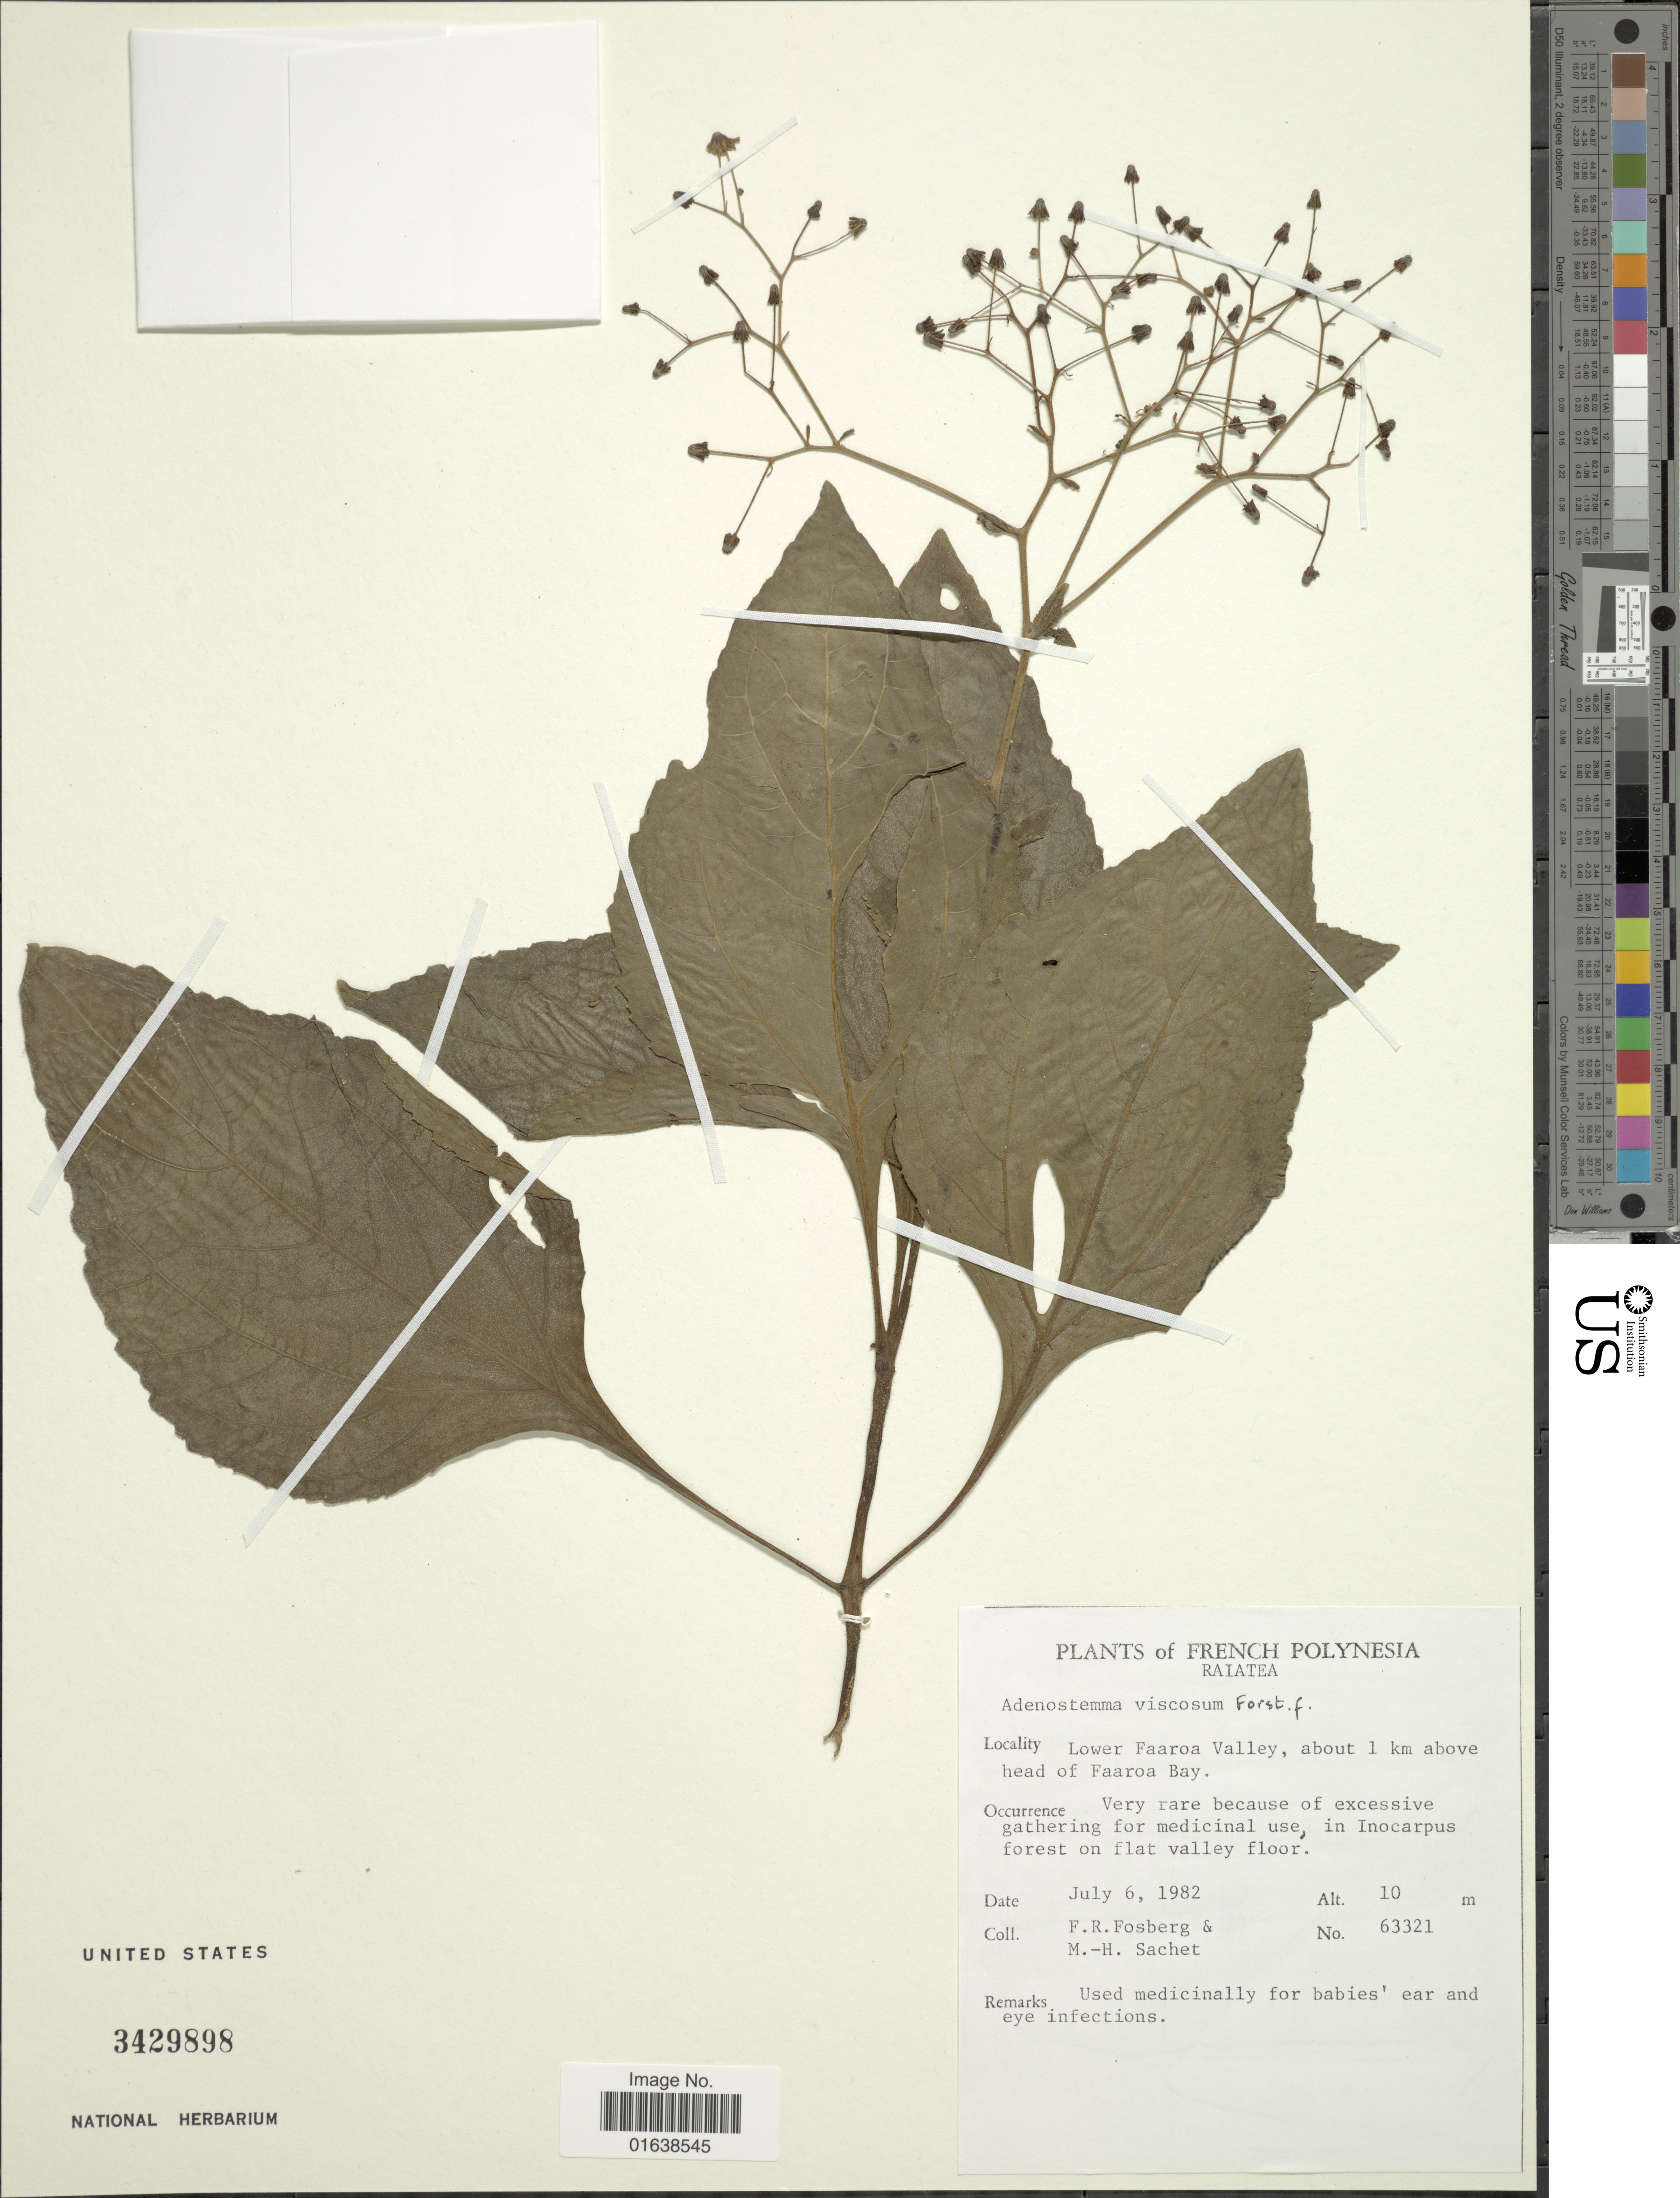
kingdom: Plantae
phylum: Tracheophyta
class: Magnoliopsida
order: Asterales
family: Asteraceae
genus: Adenostemma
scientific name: Adenostemma viscosum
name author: J.R. Forst. & G. Forst.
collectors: F. R. Fosberg & M.-H. Sachet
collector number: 63321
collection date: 1982-07-06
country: French Polynesia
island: Raiatea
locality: French Polynesia. Raiatea. Lower Faaroa Valley, abotu 1 km above head of Faaroa Bay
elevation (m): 10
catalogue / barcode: US 3429898